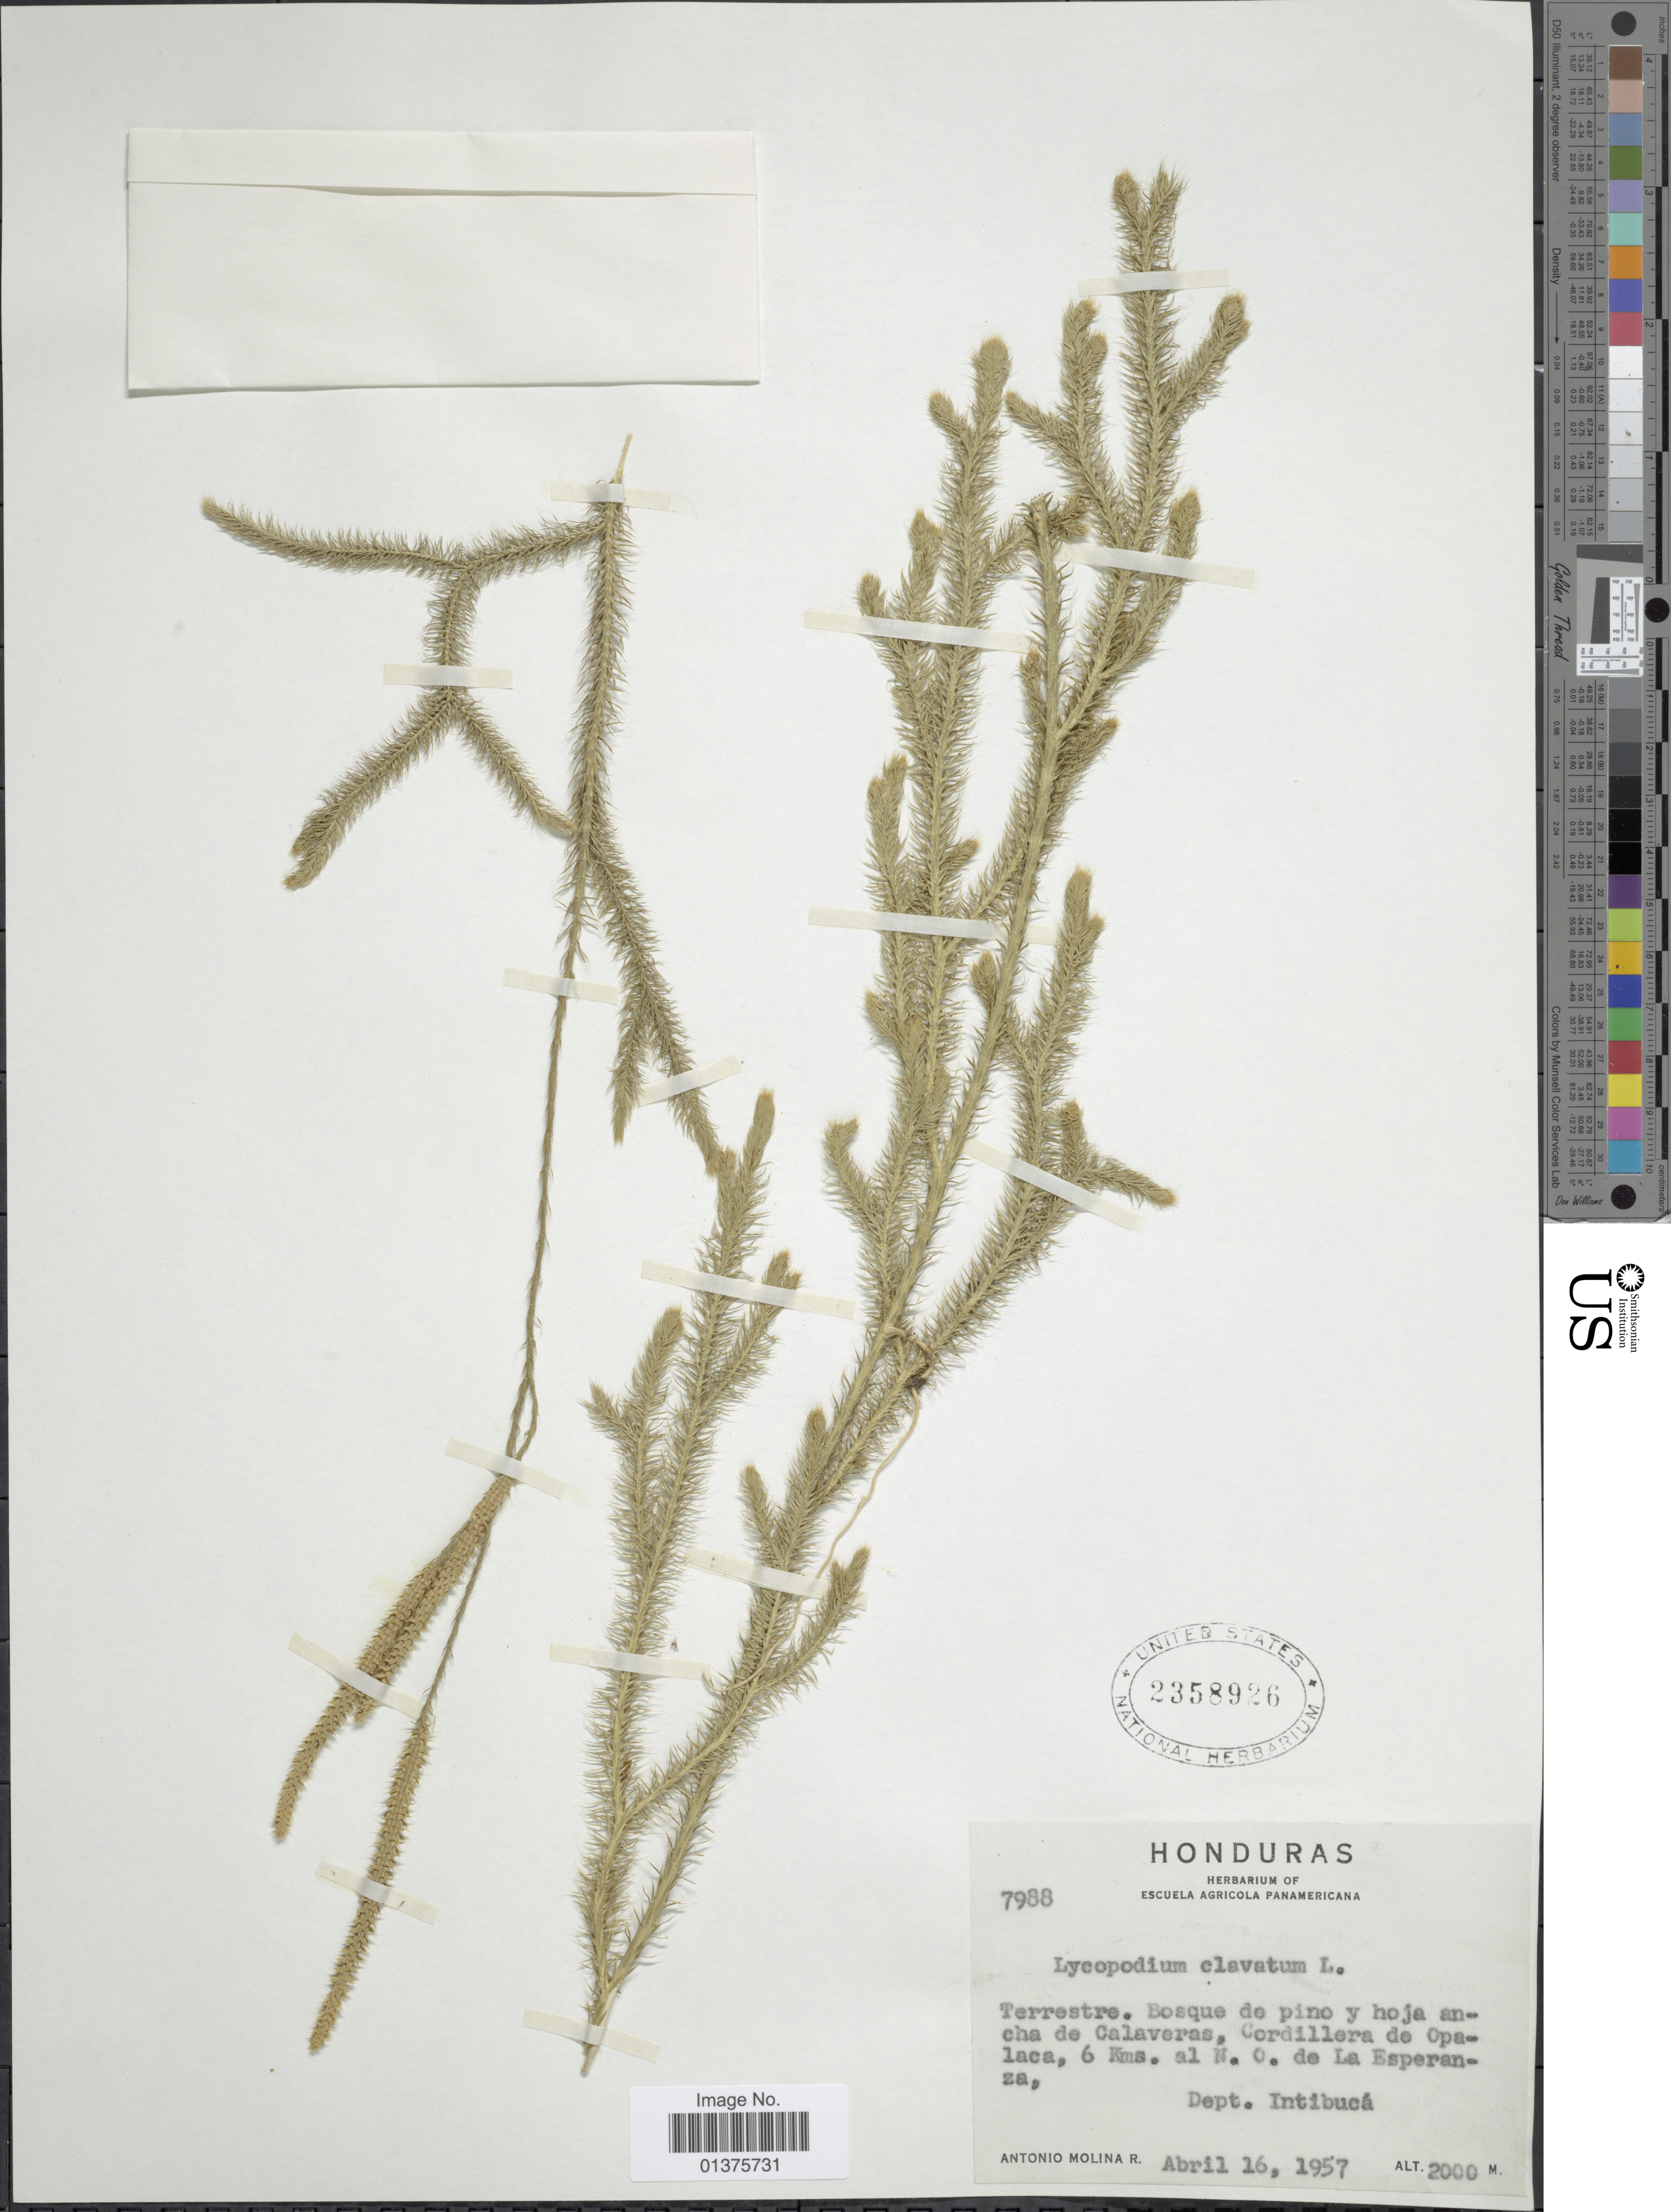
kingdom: Plantae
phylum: Tracheophyta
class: Lycopodiopsida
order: Lycopodiales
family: Lycopodiaceae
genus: Lycopodium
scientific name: Lycopodium clavatum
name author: L.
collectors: A. Molina R.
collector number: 7988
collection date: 1957-04-16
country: Honduras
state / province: Intibuca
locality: Terrestre, Bosqye de pino y hoja ancha de Calaceras, Cordillera de Opalaca, 6kms. alN.O. de La Esperanza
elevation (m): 2000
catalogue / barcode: US 2358926